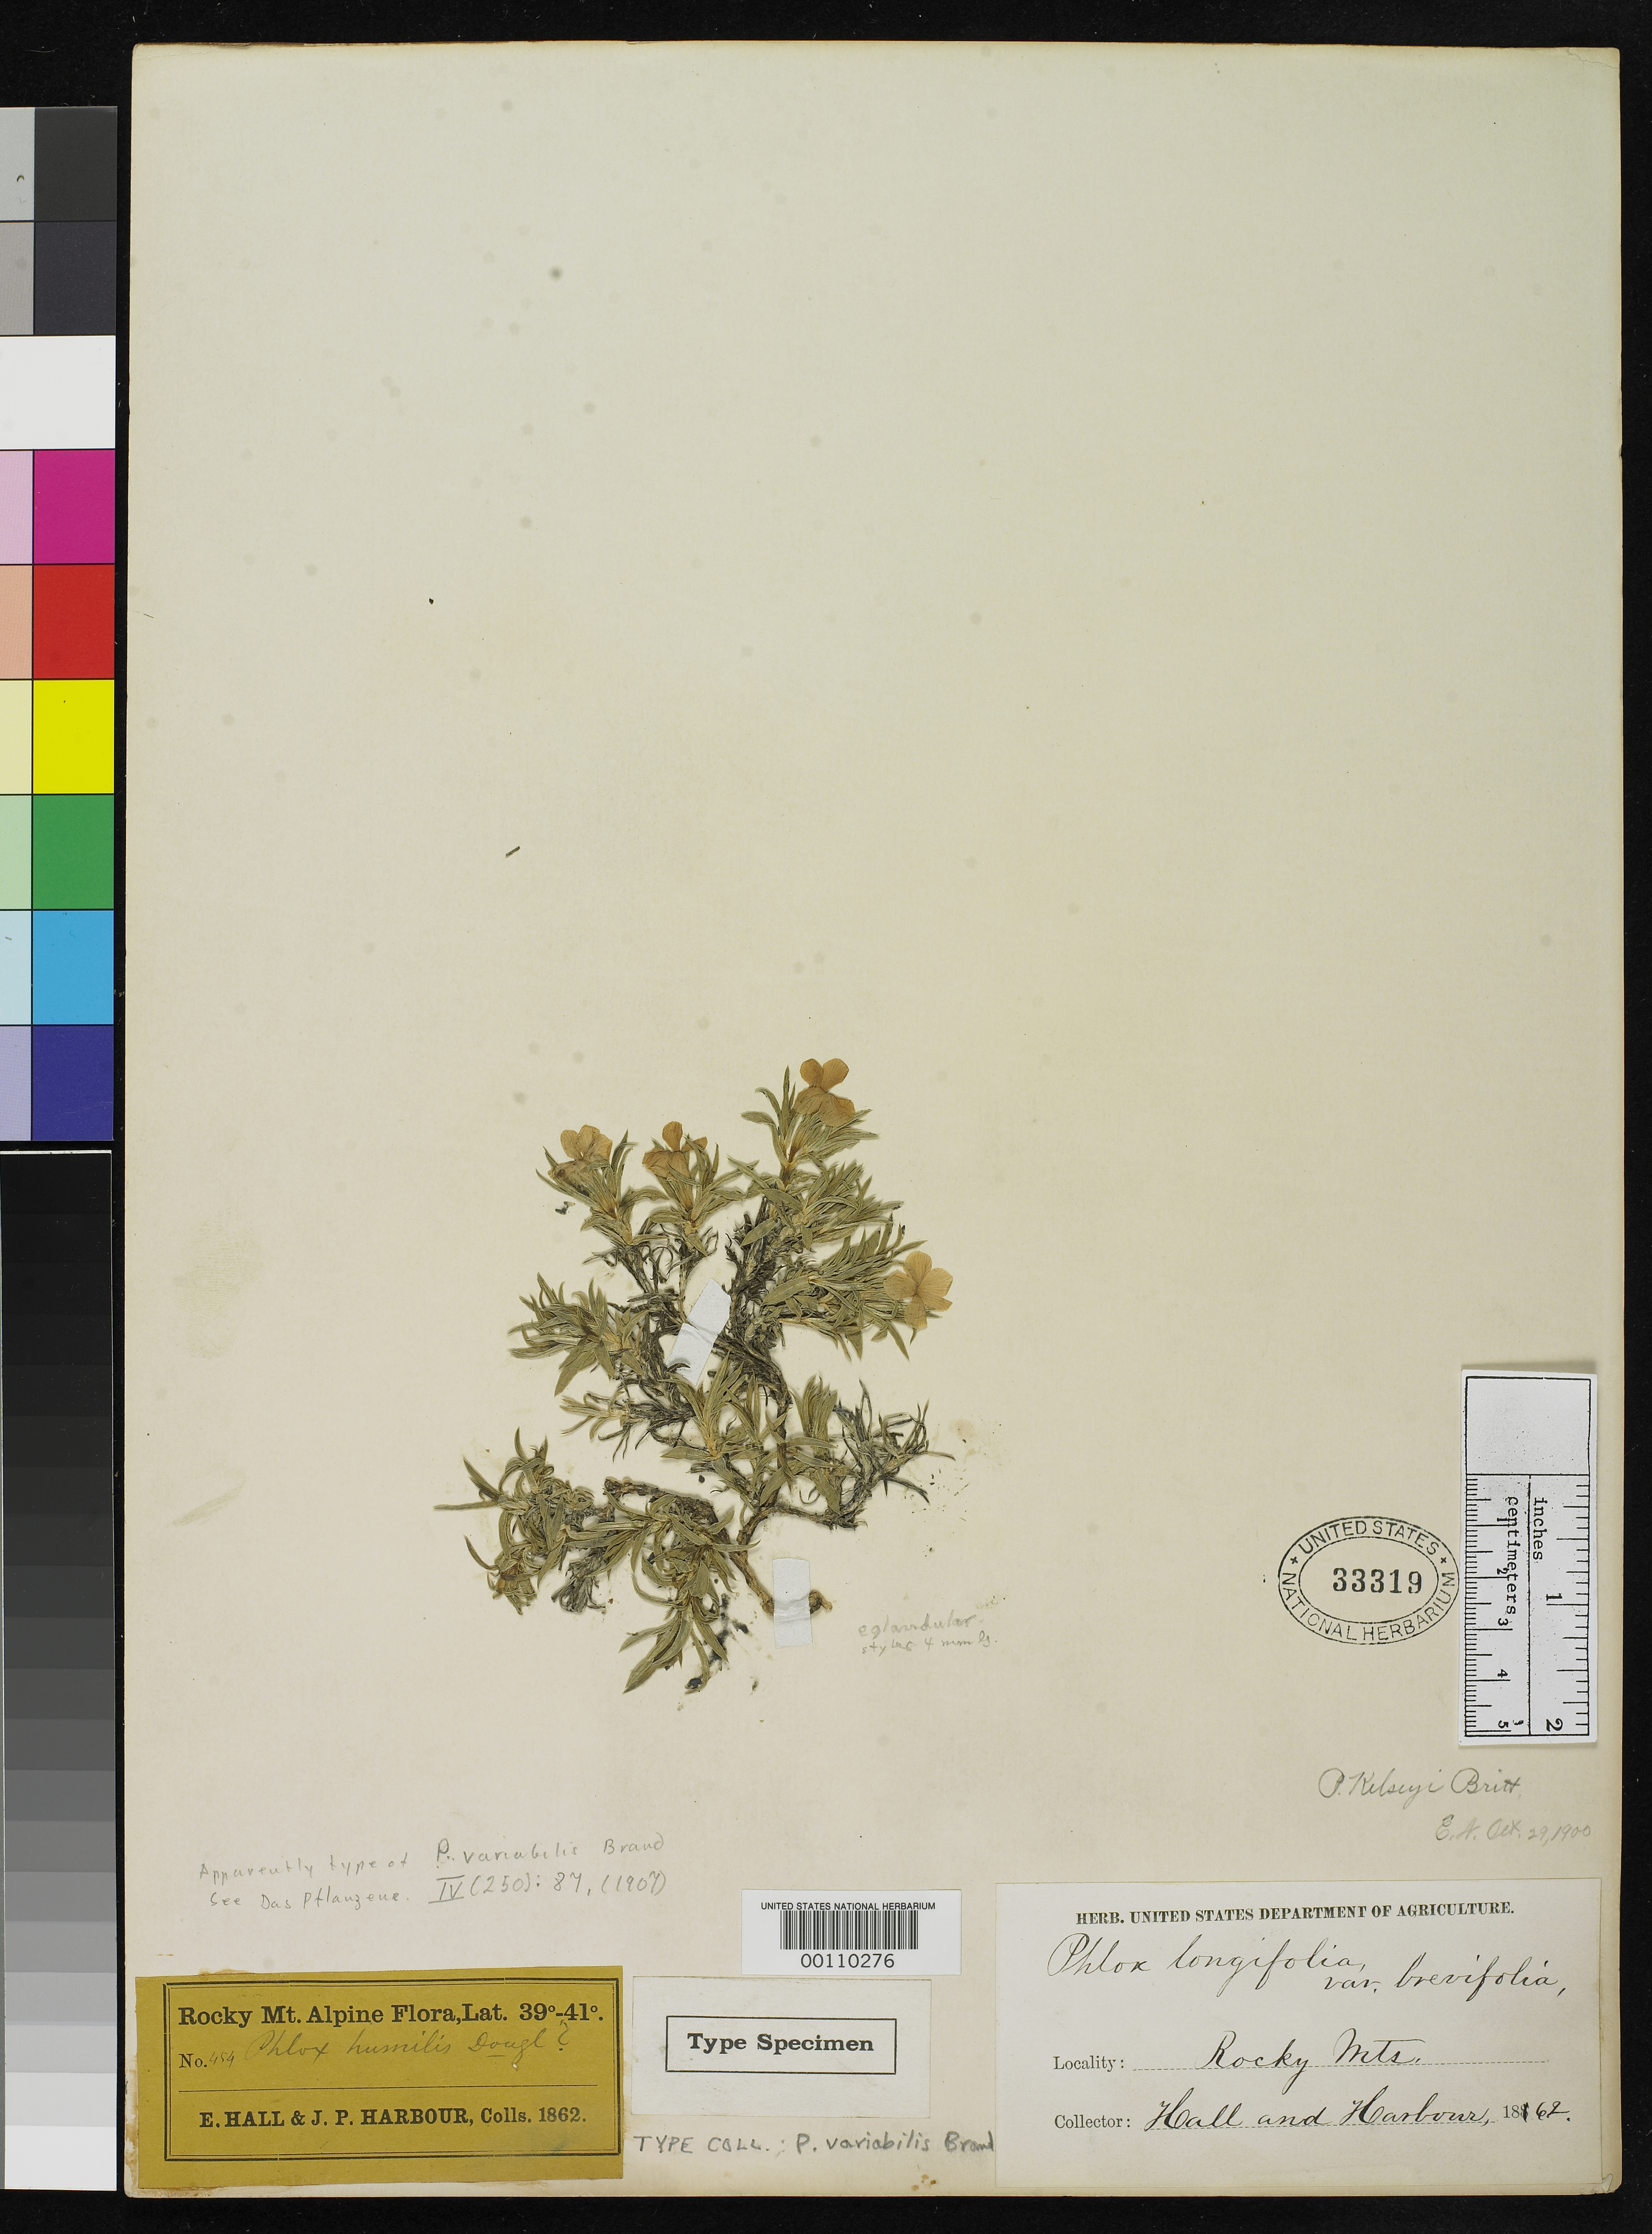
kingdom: Plantae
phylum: Tracheophyta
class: Magnoliopsida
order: Ericales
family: Polemoniaceae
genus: Phlox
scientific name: Phlox variabilis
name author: Brand in Engl.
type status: Isotype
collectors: E. Hall & J. Harbour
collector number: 454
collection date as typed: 1862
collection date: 1862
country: United States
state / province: Colorado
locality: Rocky Mtns. Flora, Lat. 39-41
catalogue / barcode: US 33319